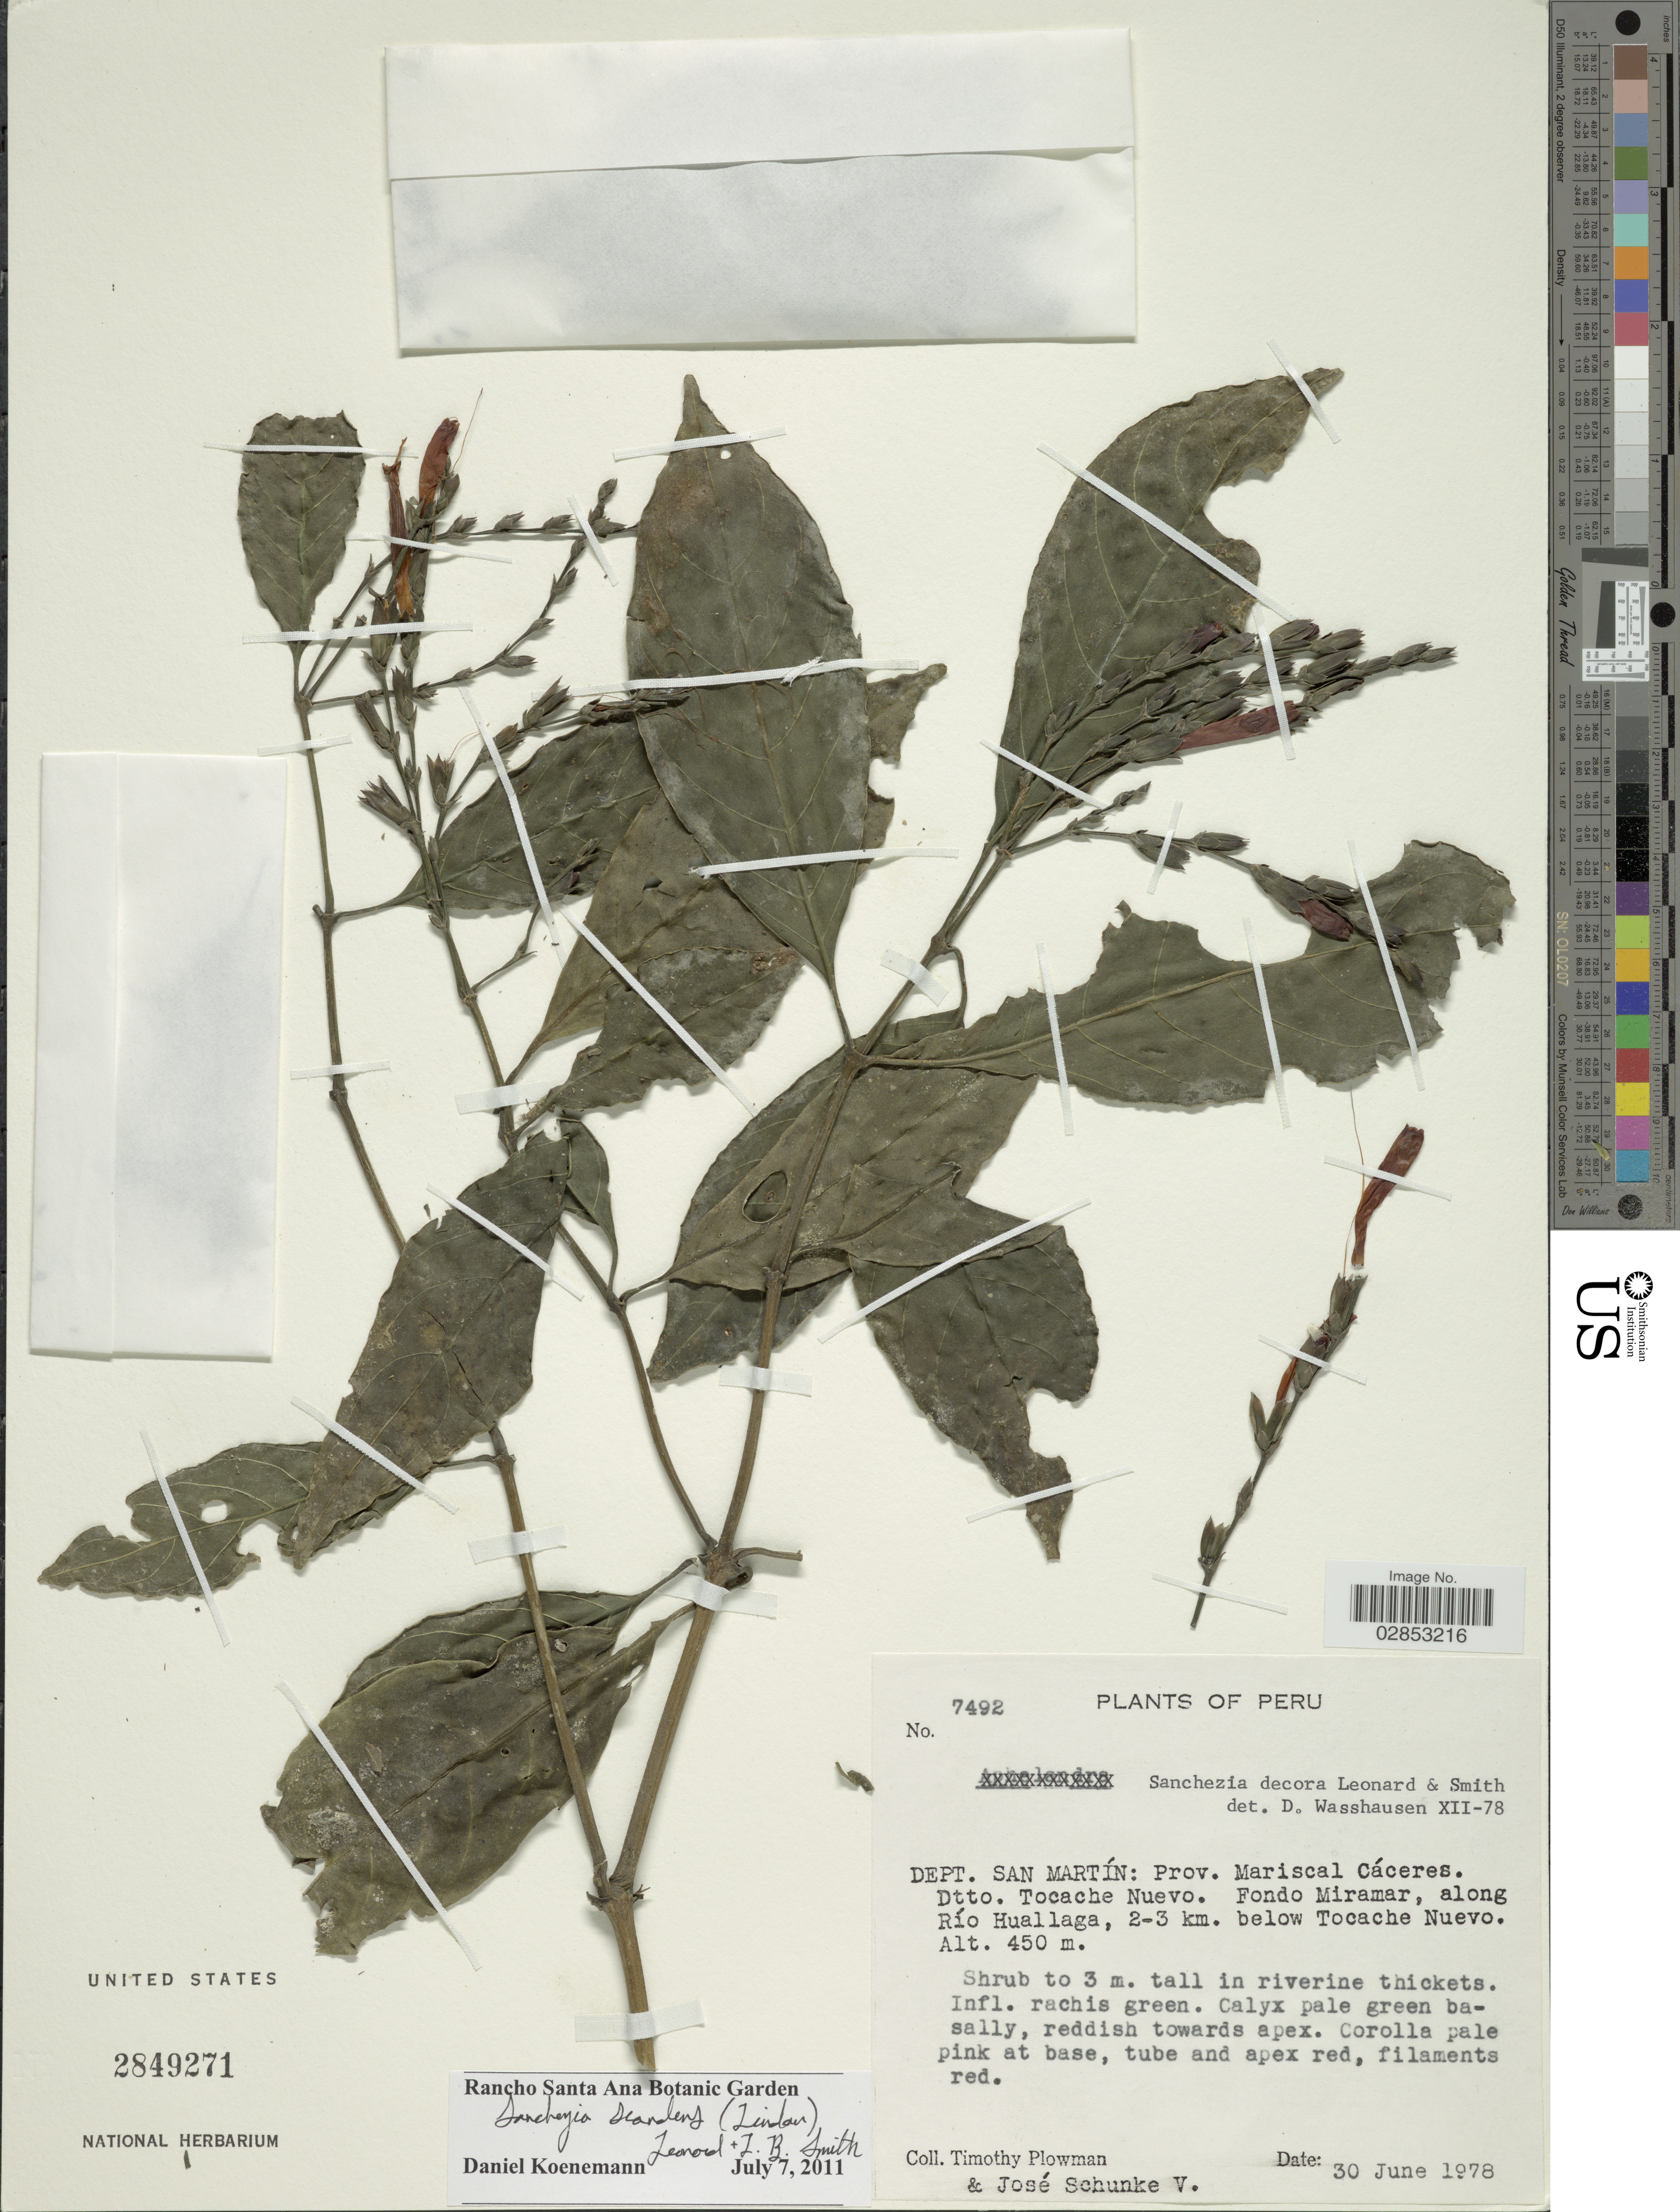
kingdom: Plantae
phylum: Tracheophyta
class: Magnoliopsida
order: Lamiales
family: Acanthaceae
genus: Steirosanchezia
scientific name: Steirosanchezia scandens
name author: Lindau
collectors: T. Plowman & J. Schunke Vigo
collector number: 7492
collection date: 1978-06-30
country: Peru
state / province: San Martín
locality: Dept. San Martín: Prov. Mariscal Cáceres, Dtto. Tocache Nuevo, Fondo Miramar, along Río Huallaga, 2-3 km. below Tocache Nuevo.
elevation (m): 450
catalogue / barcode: US 2849271